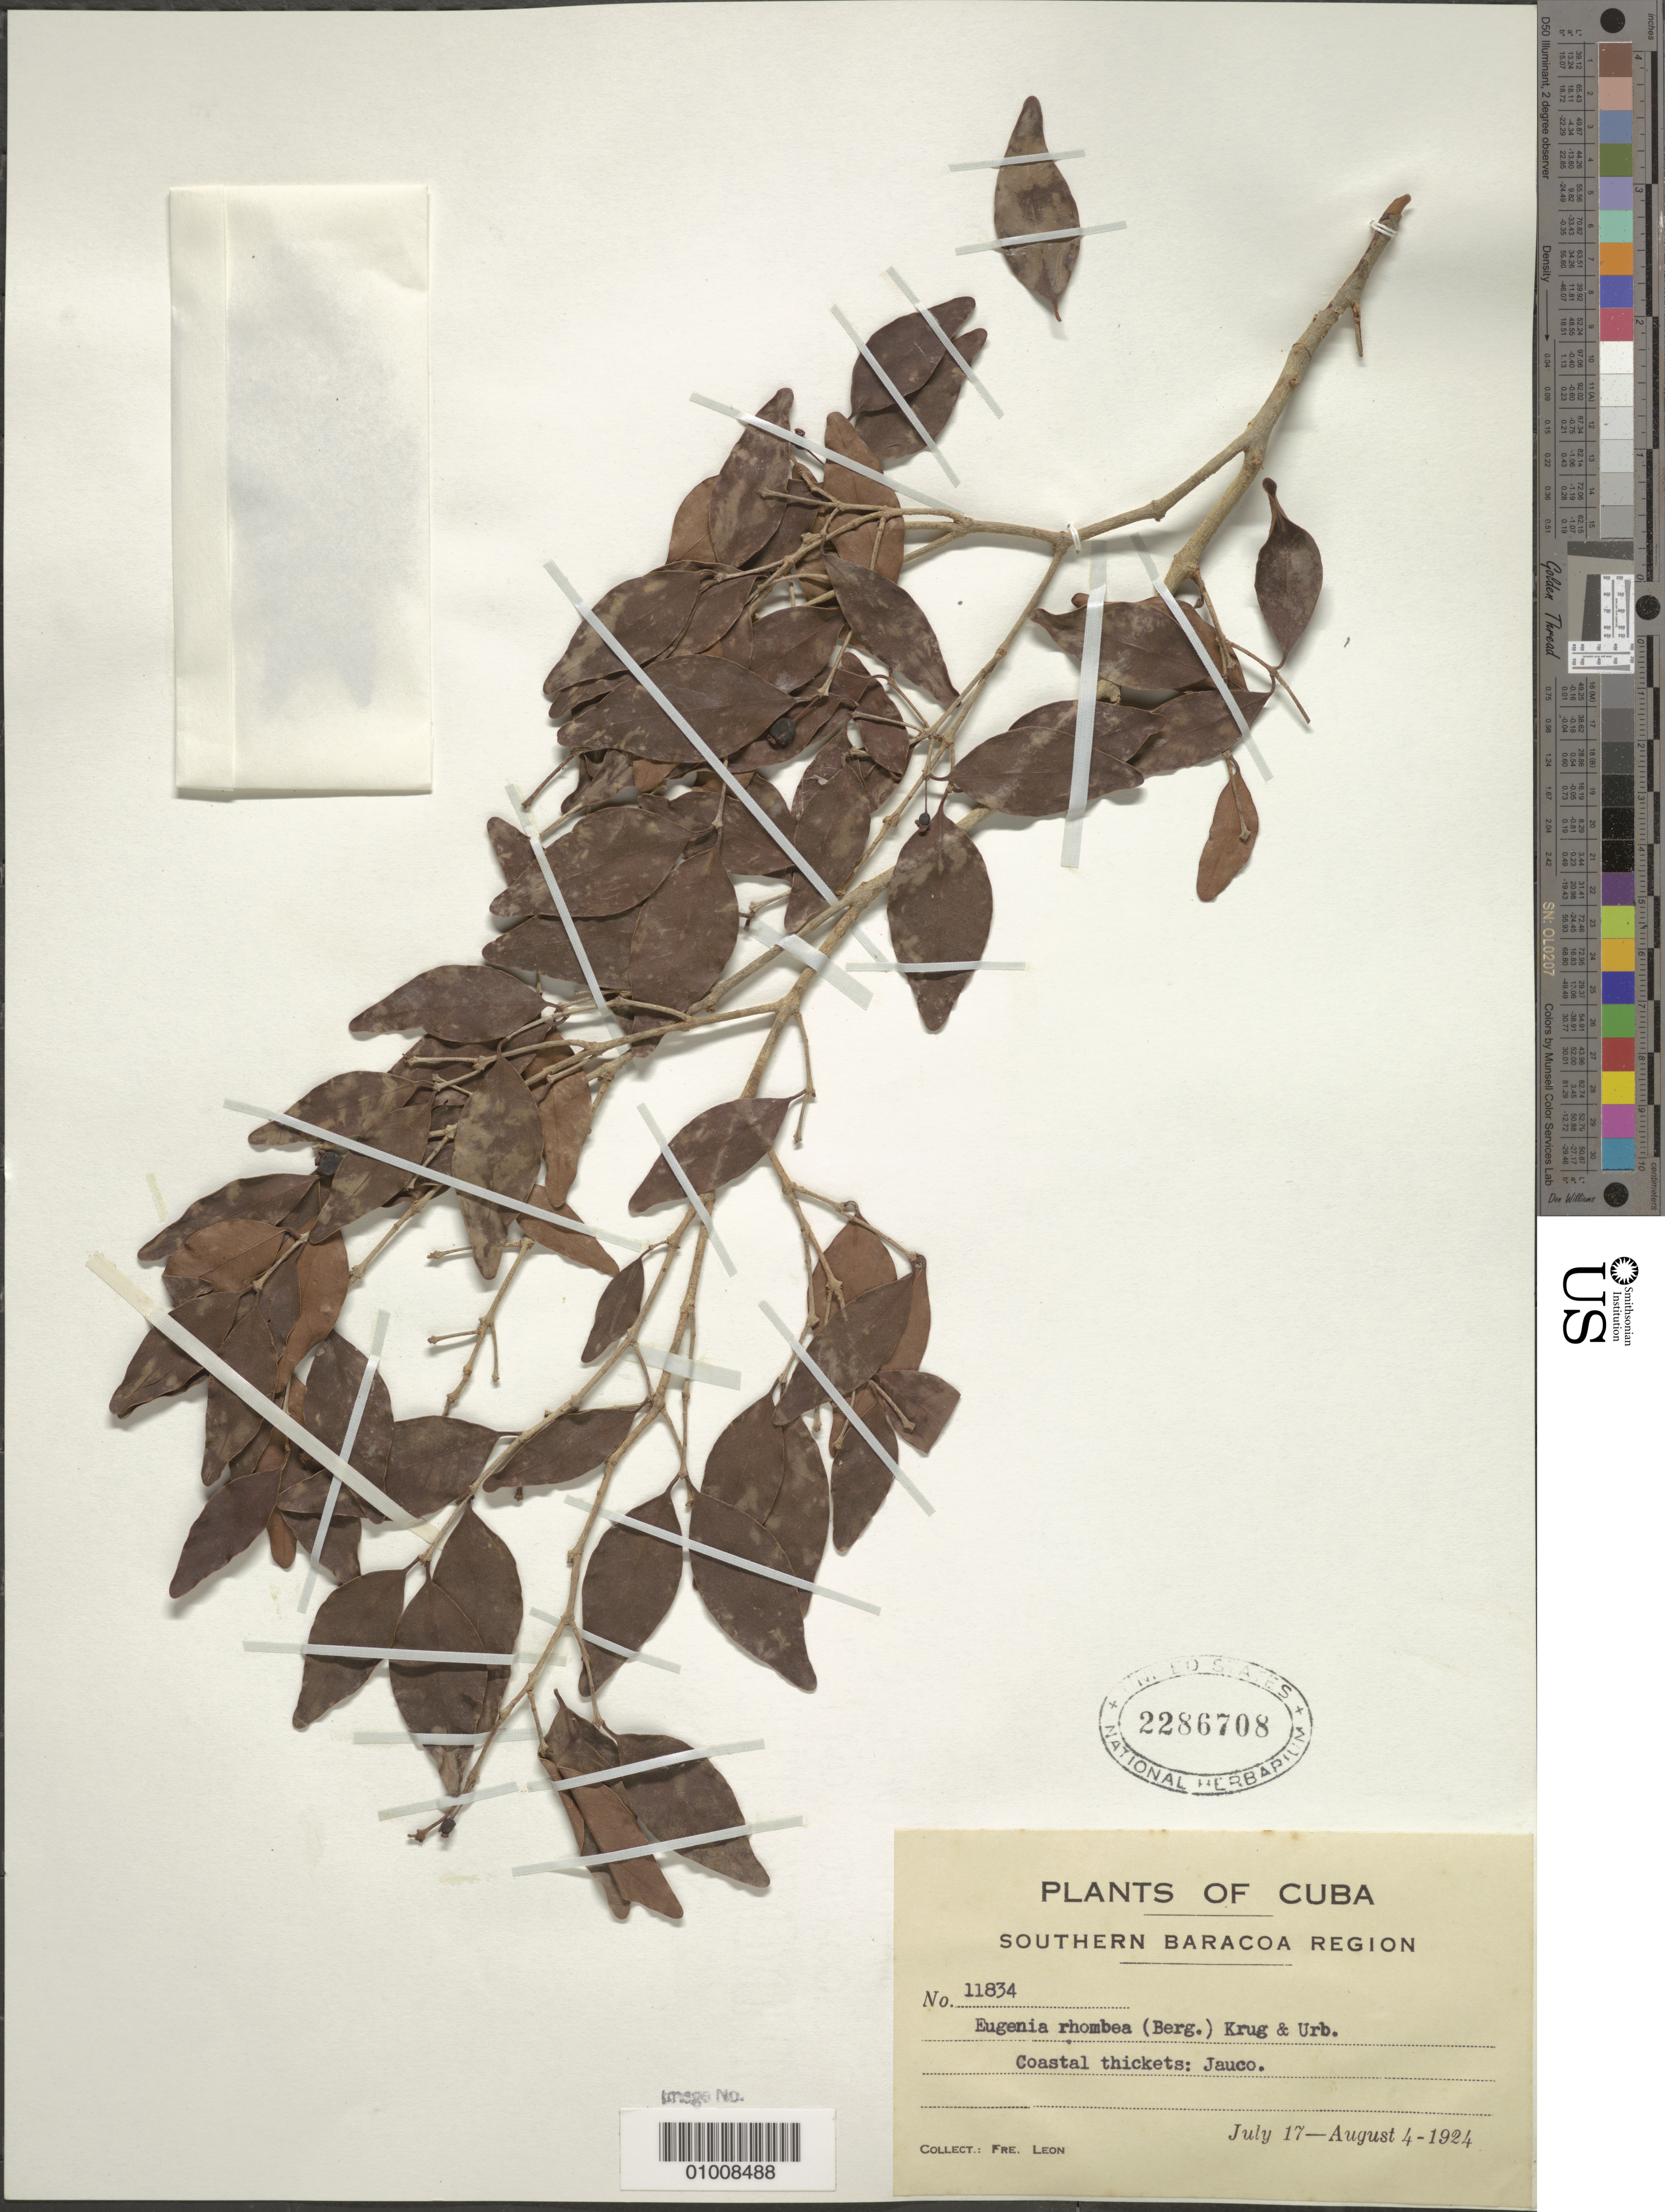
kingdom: Plantae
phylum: Tracheophyta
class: Magnoliopsida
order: Myrtales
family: Myrtaceae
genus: Eugenia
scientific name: Eugenia rhombea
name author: (O. Berg) Krug & Urb.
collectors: Bro. León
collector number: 11834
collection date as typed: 17 Jul 1924 to 04 Aug 1924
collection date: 1924-07-17/1924-08-04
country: Cuba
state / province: Guantánamo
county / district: Baracoa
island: Cuba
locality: Jauco, Southern Baracoa region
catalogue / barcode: US 2286708